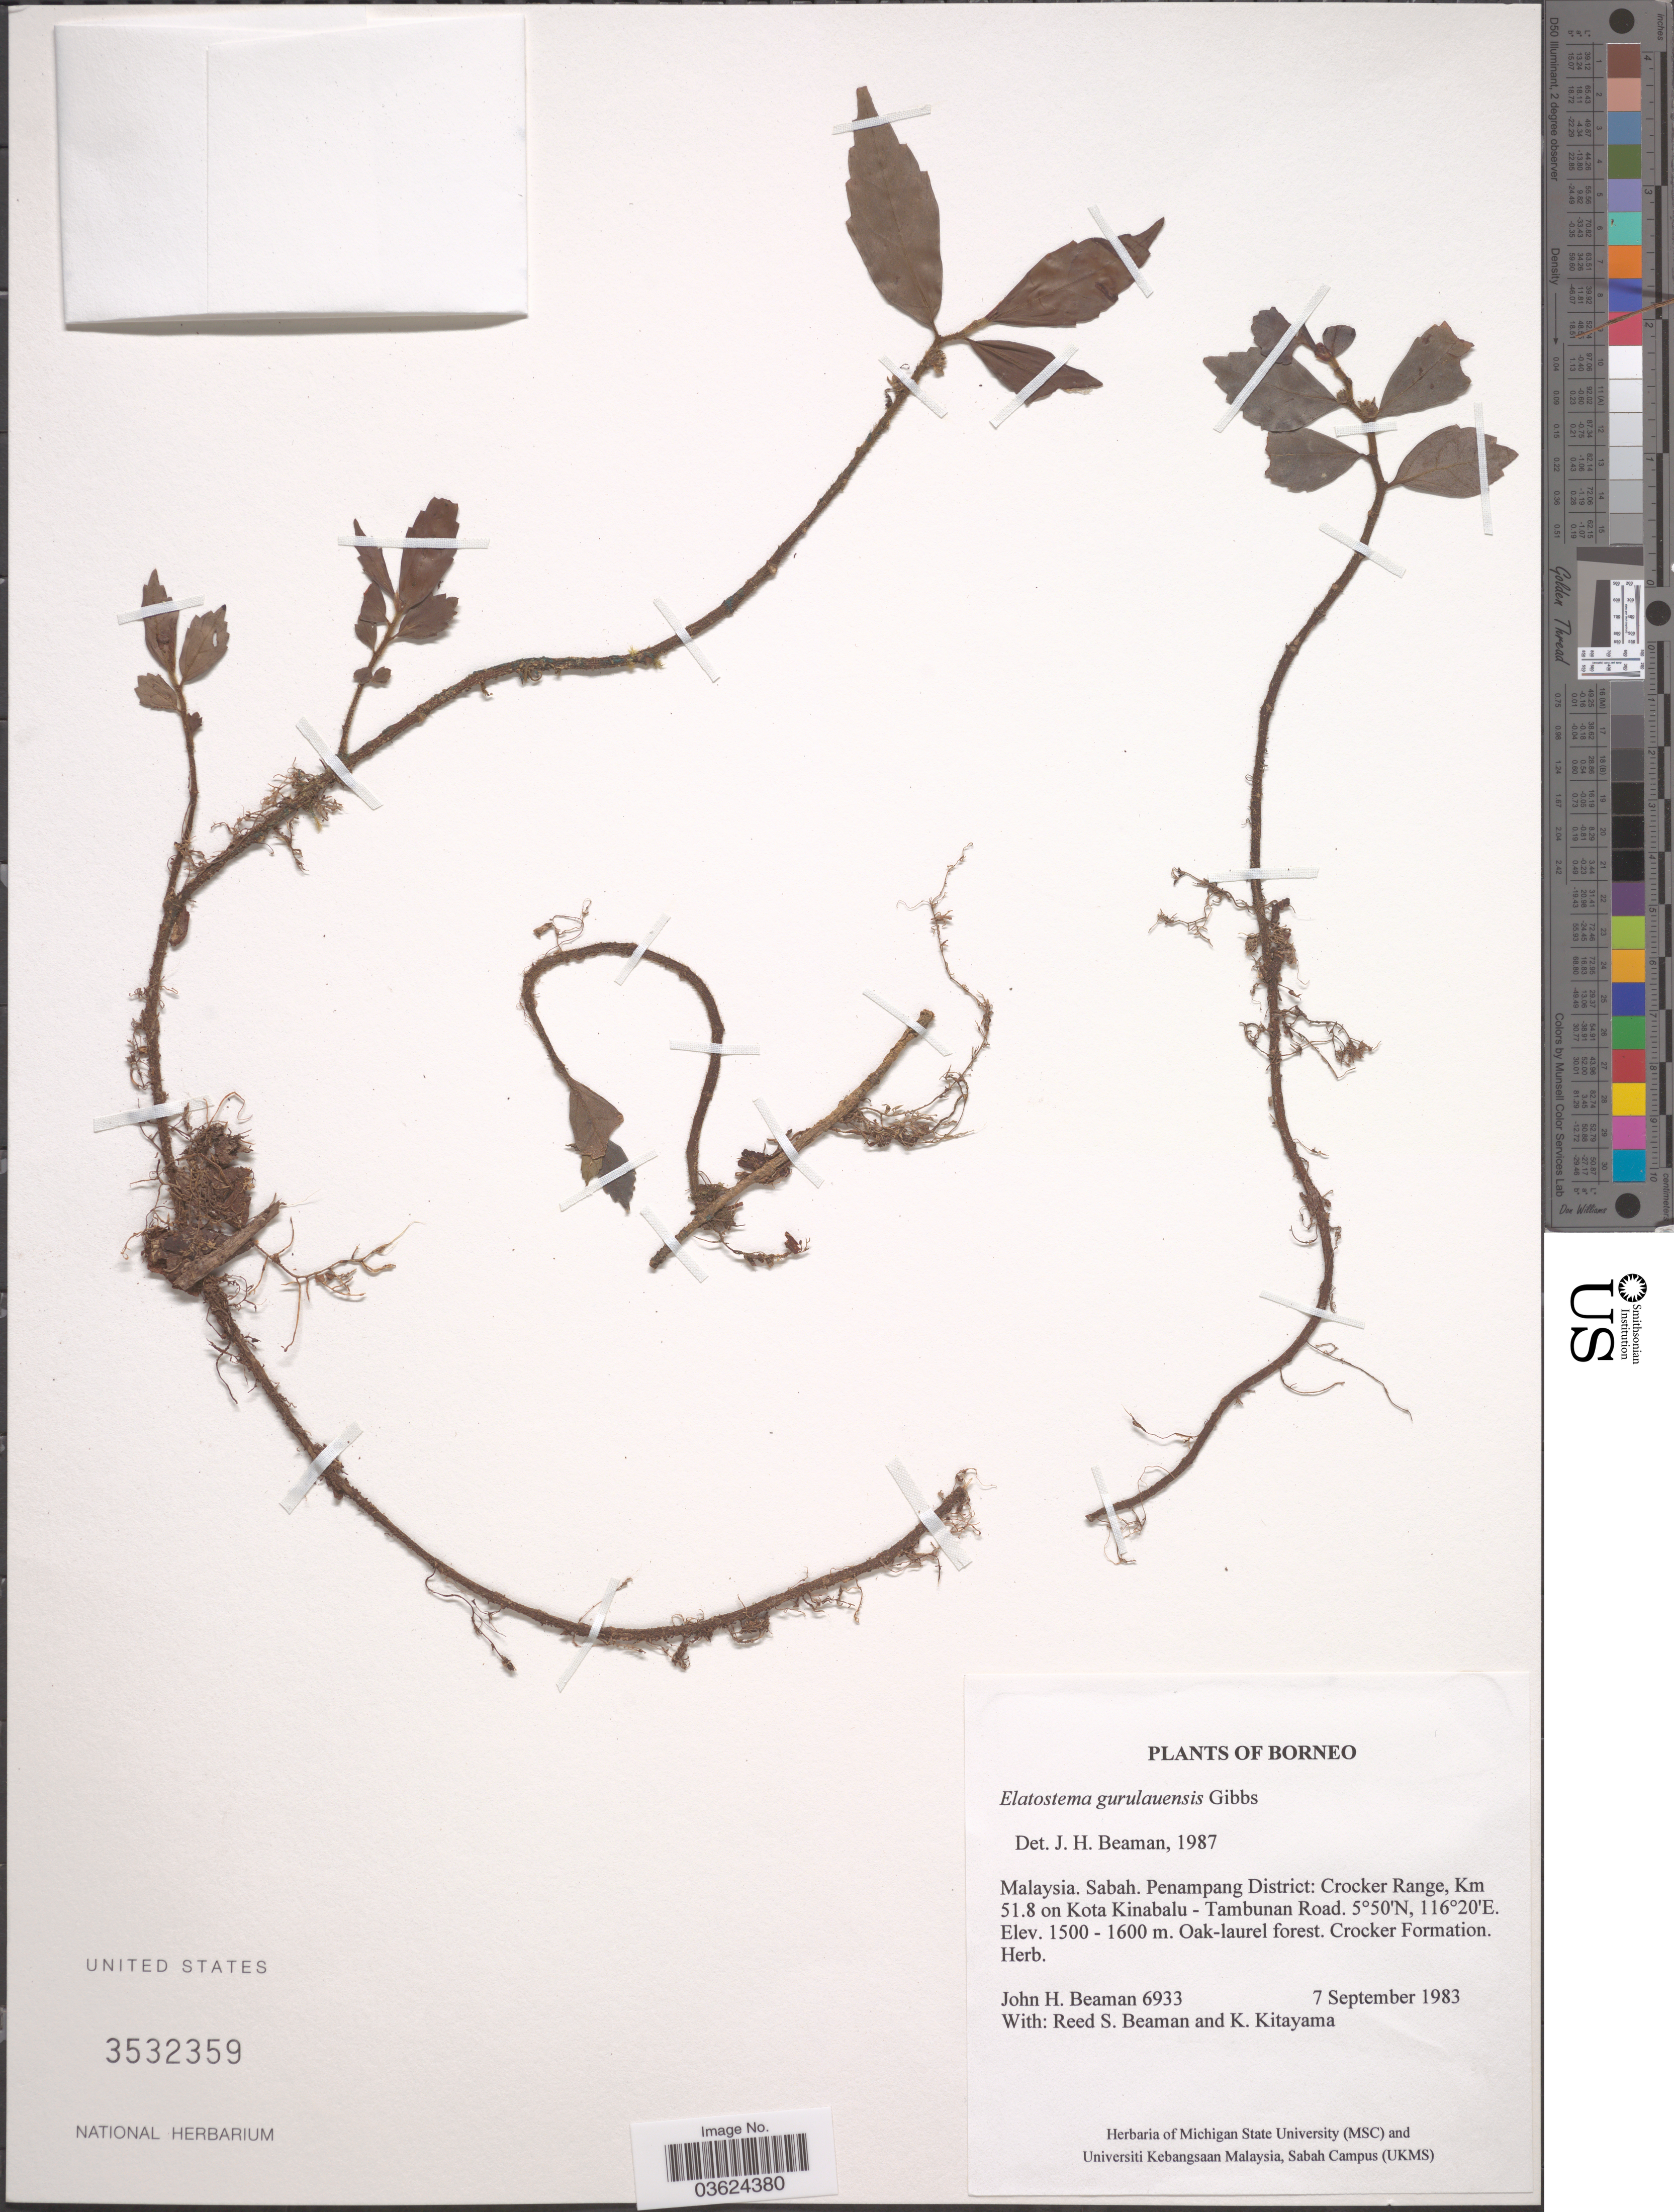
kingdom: Plantae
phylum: Tracheophyta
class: Magnoliopsida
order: Rosales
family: Urticaceae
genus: Elatostema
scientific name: Elatostema gurulauensis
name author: Gibbs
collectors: J. H. Beaman, R. S. Beaman & K. Kitayama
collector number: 6933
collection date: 1983-09-07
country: Malaysia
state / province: Sabah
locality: Penampang District: Crocker Range, Km 51.8 on Kota Kinabalu - Tambunan Road.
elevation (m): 1500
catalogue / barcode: US 3532359